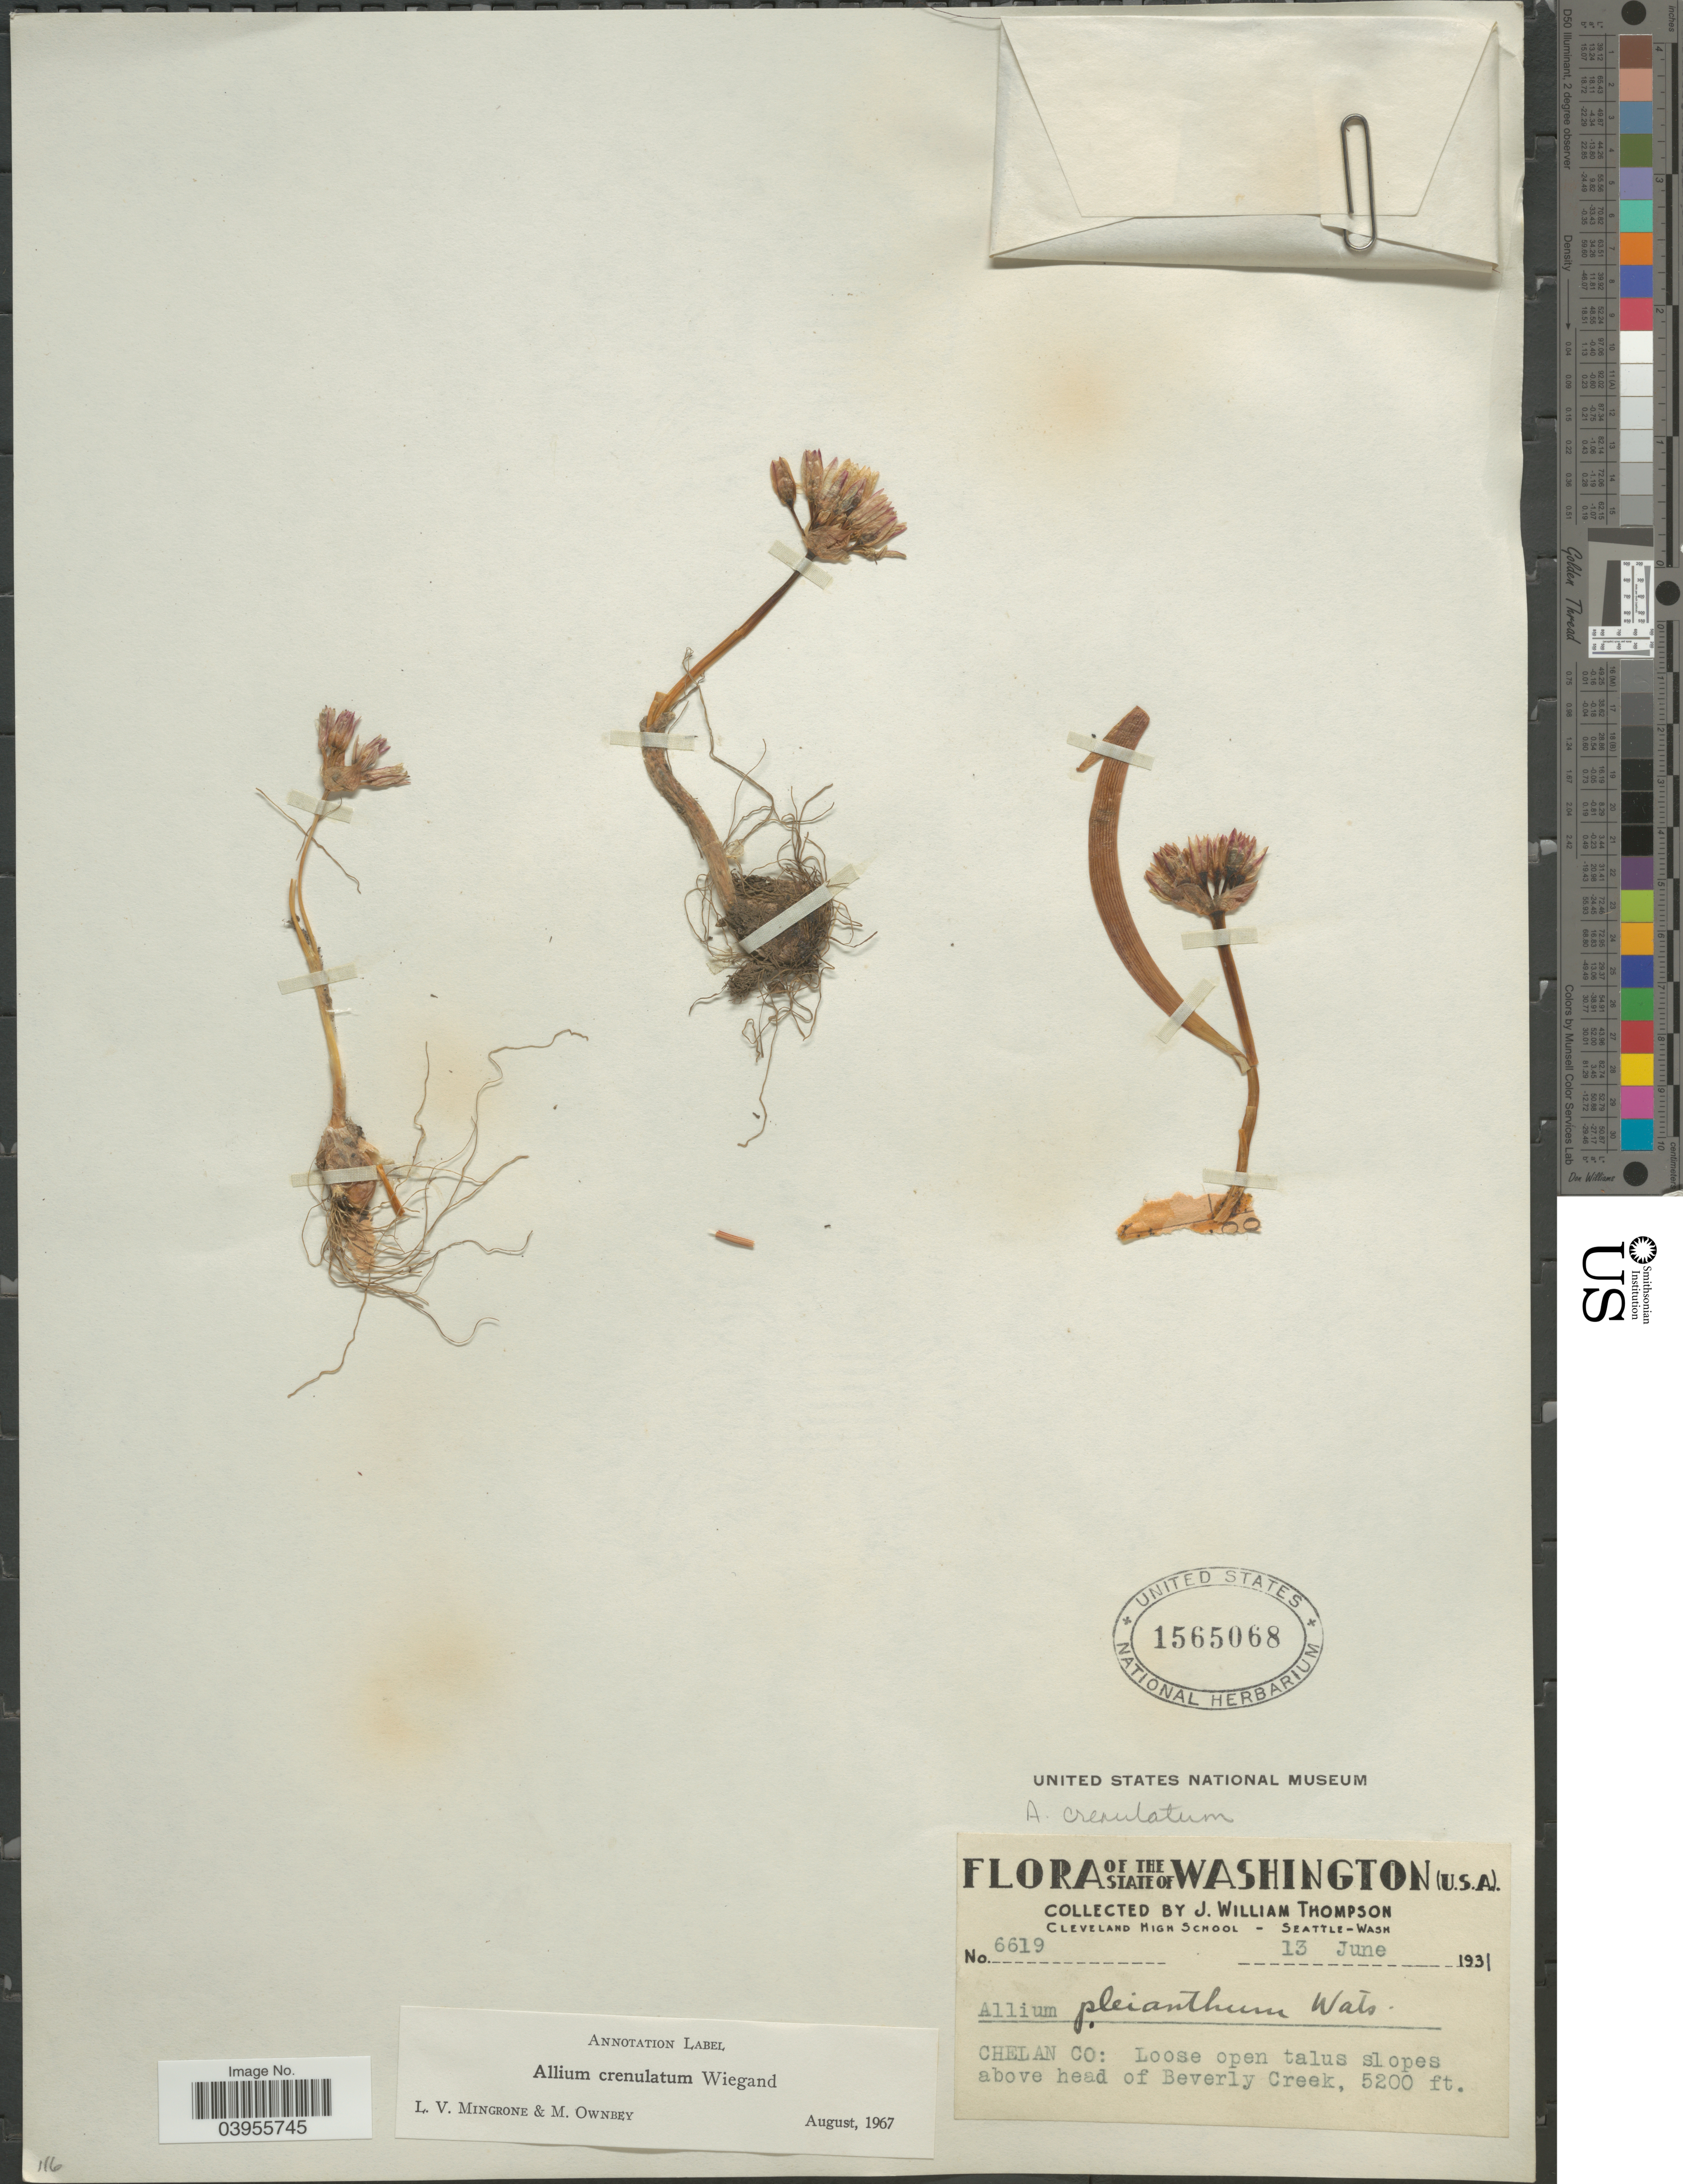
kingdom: Plantae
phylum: Tracheophyta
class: Liliopsida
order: Asparagales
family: Amaryllidaceae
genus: Allium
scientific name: Allium crenulatum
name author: Wiegand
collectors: J. W. Thompson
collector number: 6619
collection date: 1931-06-13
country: United States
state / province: Washington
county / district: Chelan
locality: Chelan Co: Loose open talus slopes above head of Beverly Creek.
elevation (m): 1585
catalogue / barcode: US 1565068